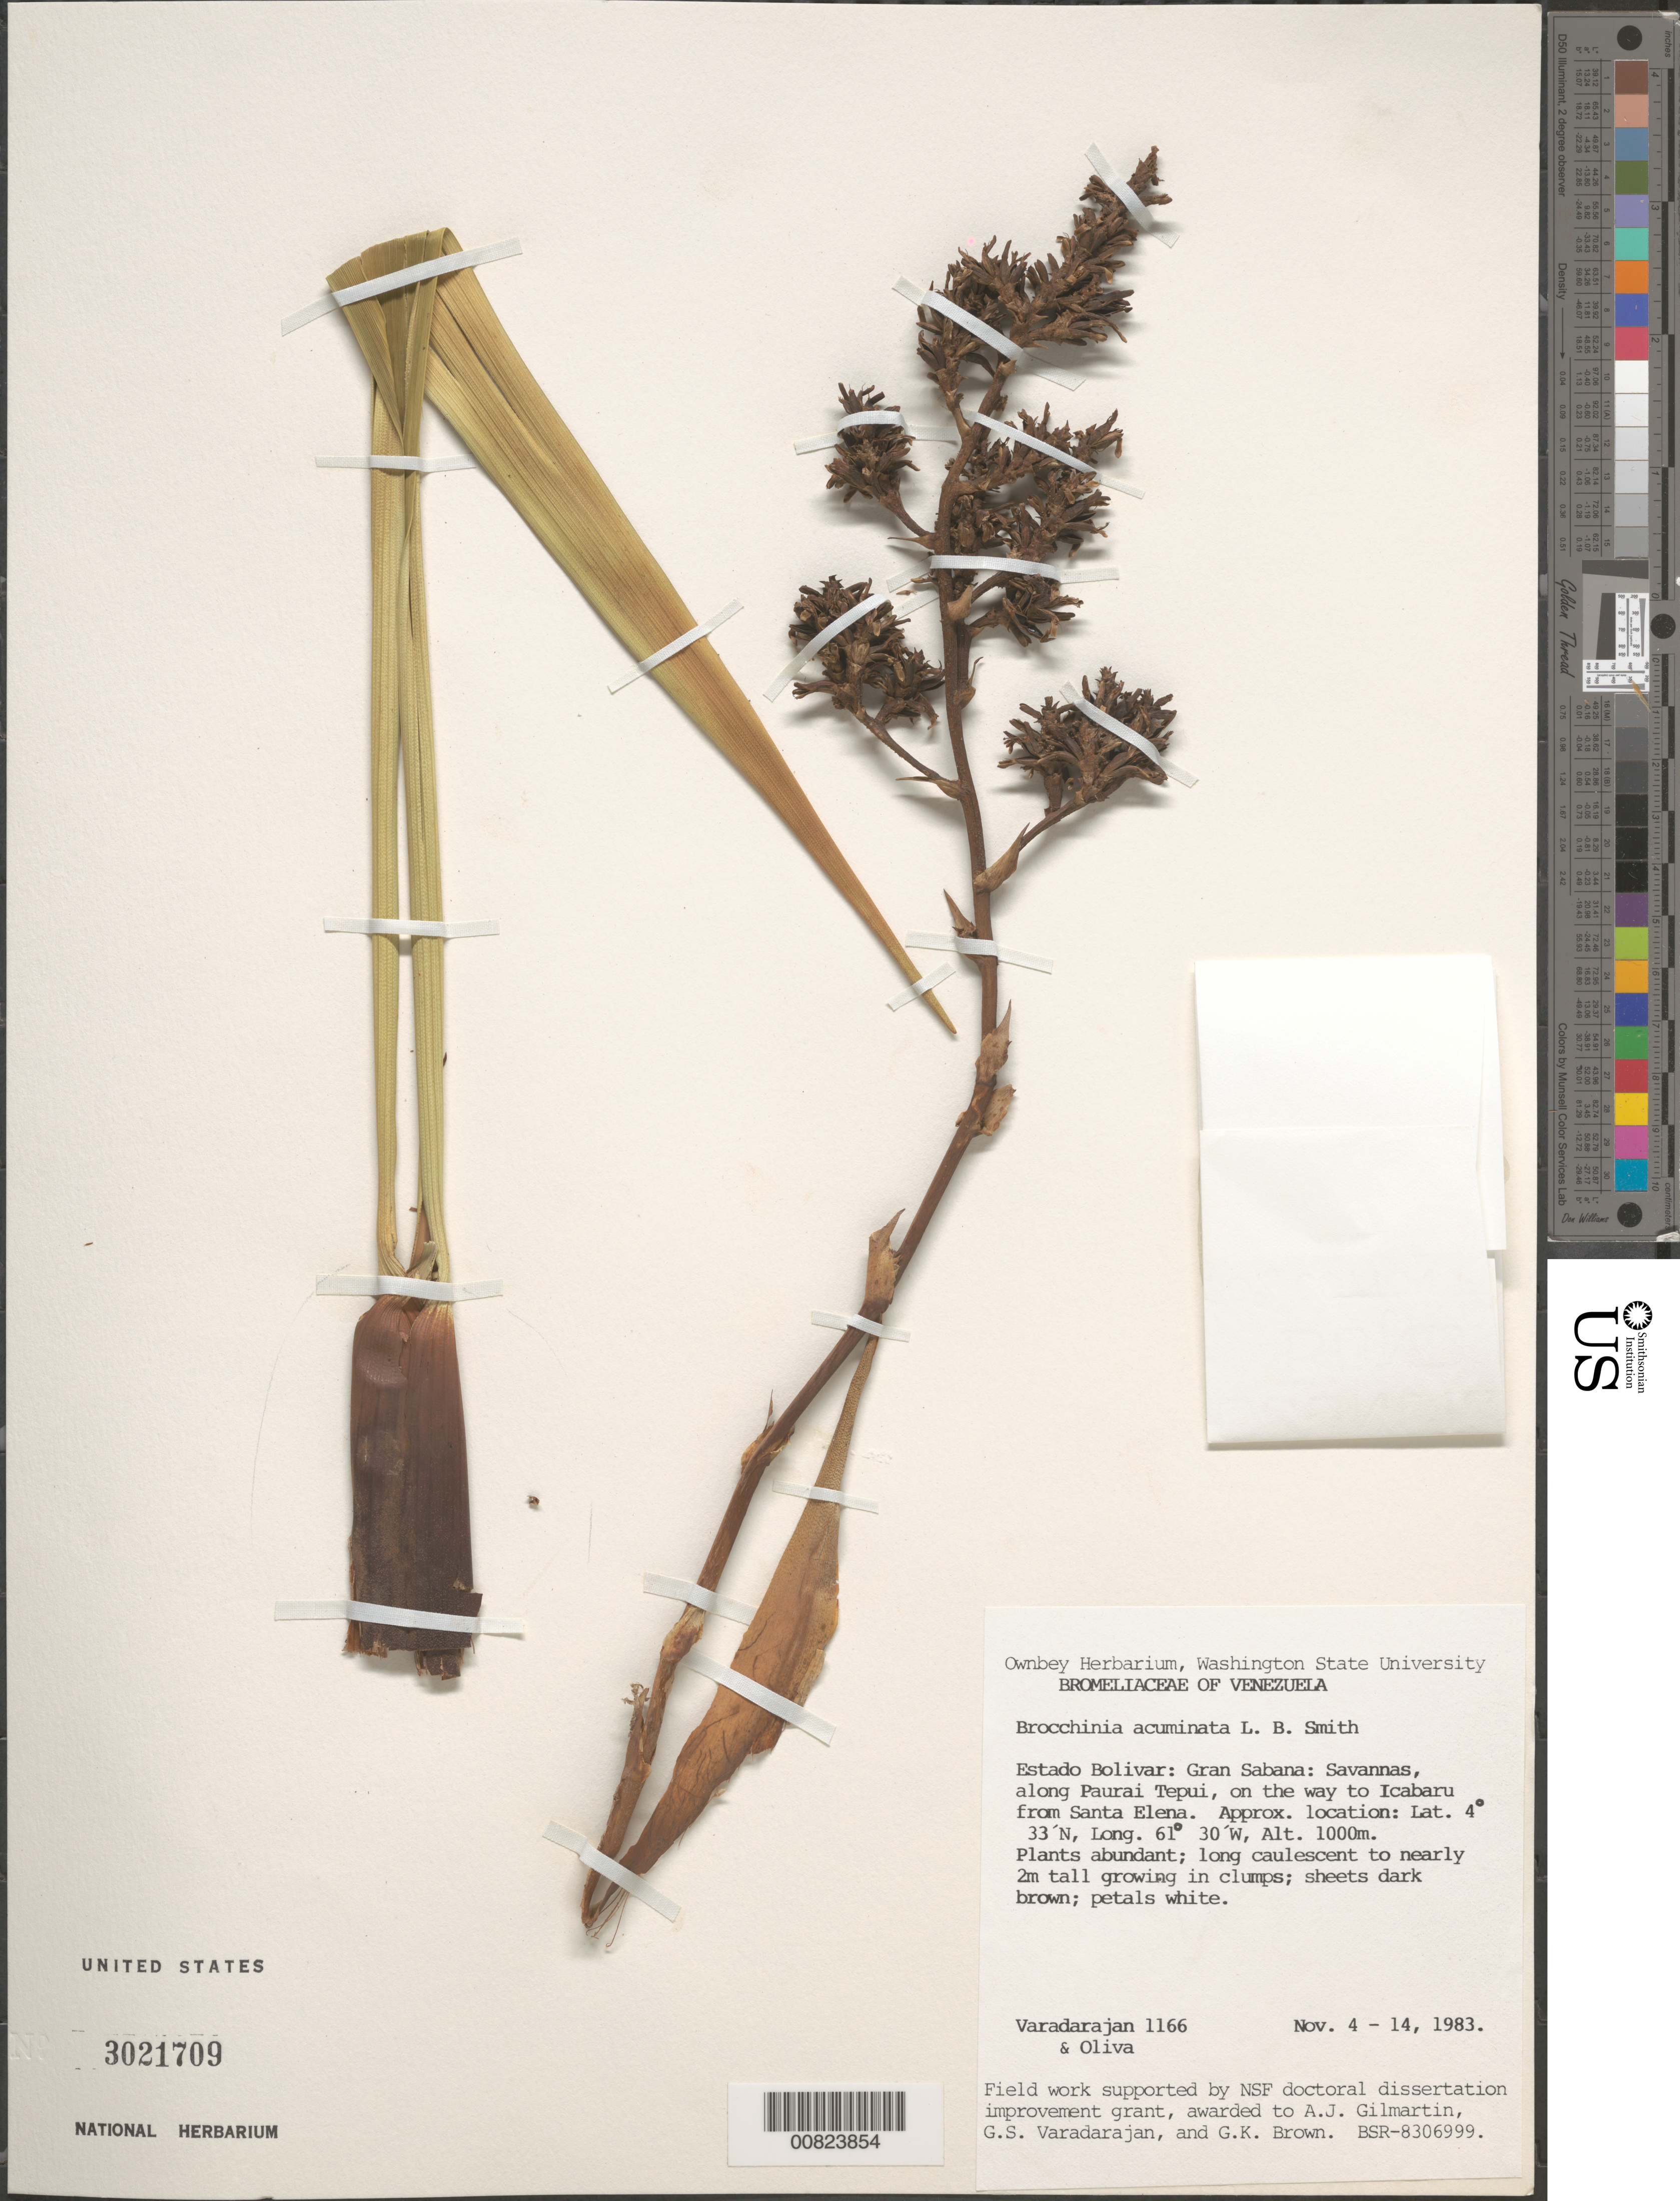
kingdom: Plantae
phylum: Tracheophyta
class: Liliopsida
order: Poales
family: Bromeliaceae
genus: Brocchinia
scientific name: Brocchinia acuminata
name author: L.B. Sm.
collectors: G. S. Varadarajan & -. Oliva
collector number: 1166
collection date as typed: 4-Nov-83 to 14-Nov-83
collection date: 1983-11-04/1983-11-14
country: Venezuela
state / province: Bolívar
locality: Gran Sabana, along Paurai tepuí, on the way to Icabaru from Santa Elena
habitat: Savanna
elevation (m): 1000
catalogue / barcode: US 3021709